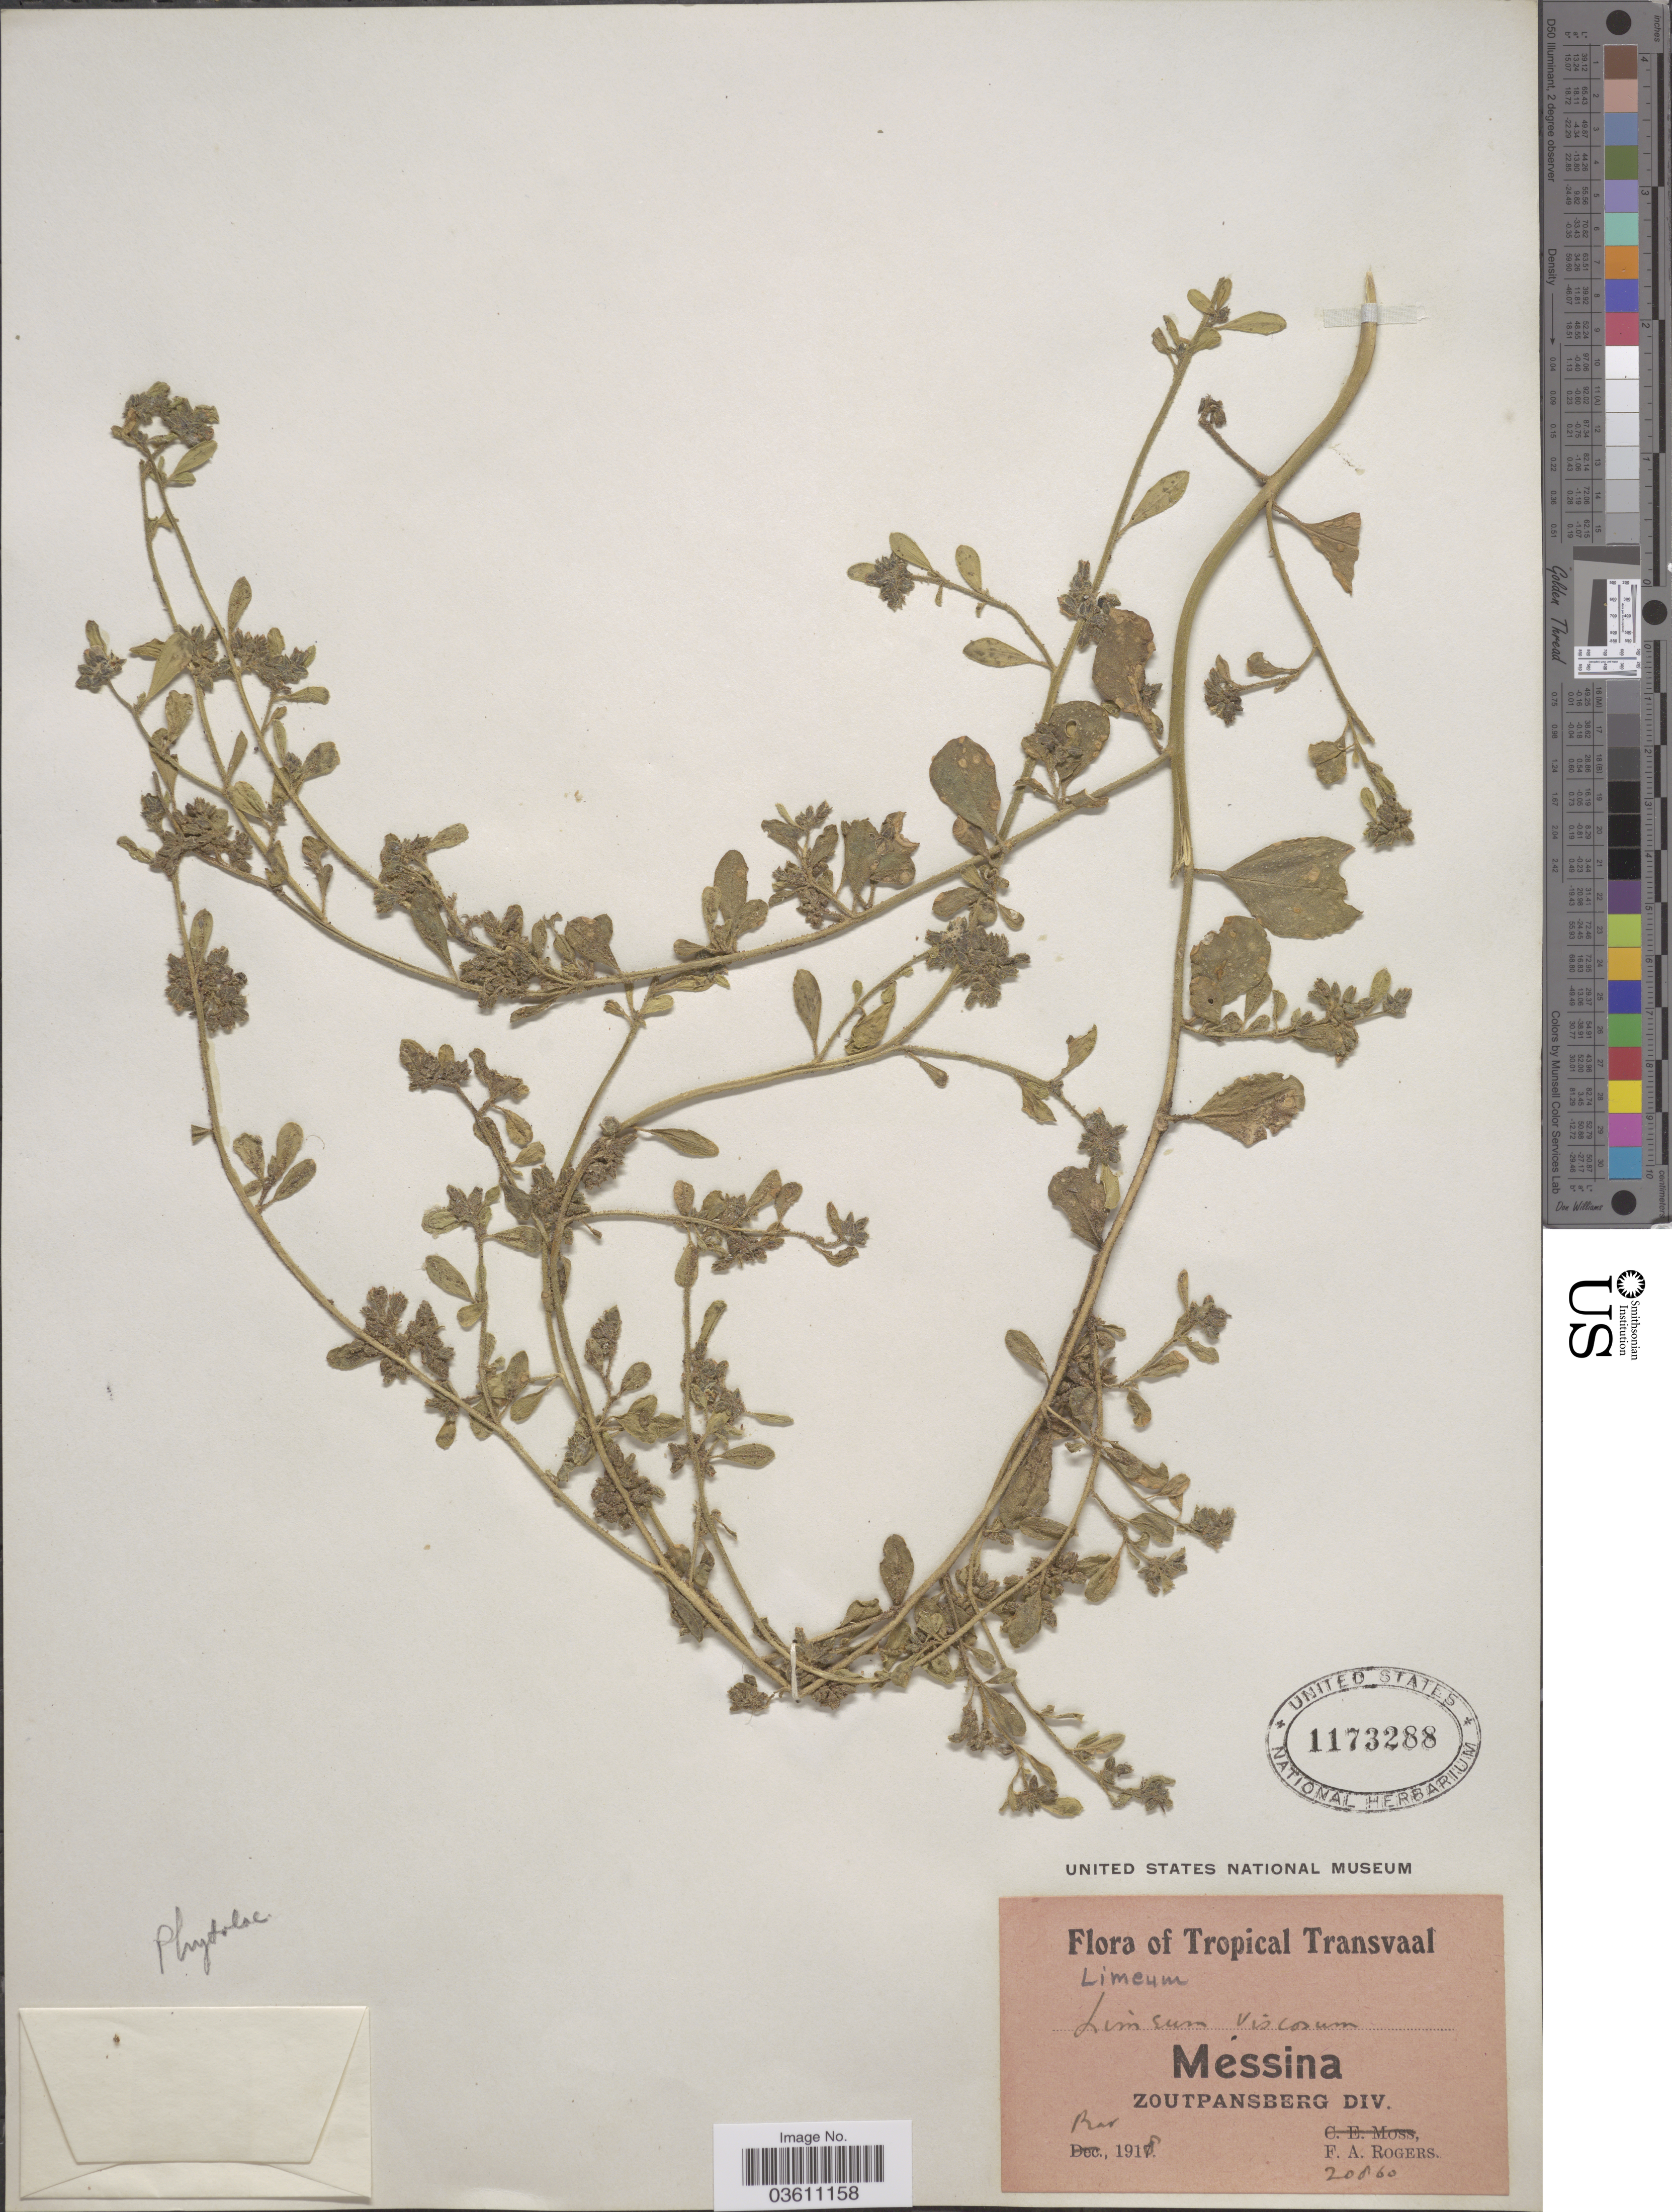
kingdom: Plantae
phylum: Tracheophyta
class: Magnoliopsida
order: Caryophyllales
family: Limeaceae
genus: Limeum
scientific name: Limeum viscosum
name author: Fenzl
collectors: F. A. Rogers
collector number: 20860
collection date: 1918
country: South Africa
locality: Tropical Transvaal. Messina Zoutpansberg Div.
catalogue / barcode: US 1173288